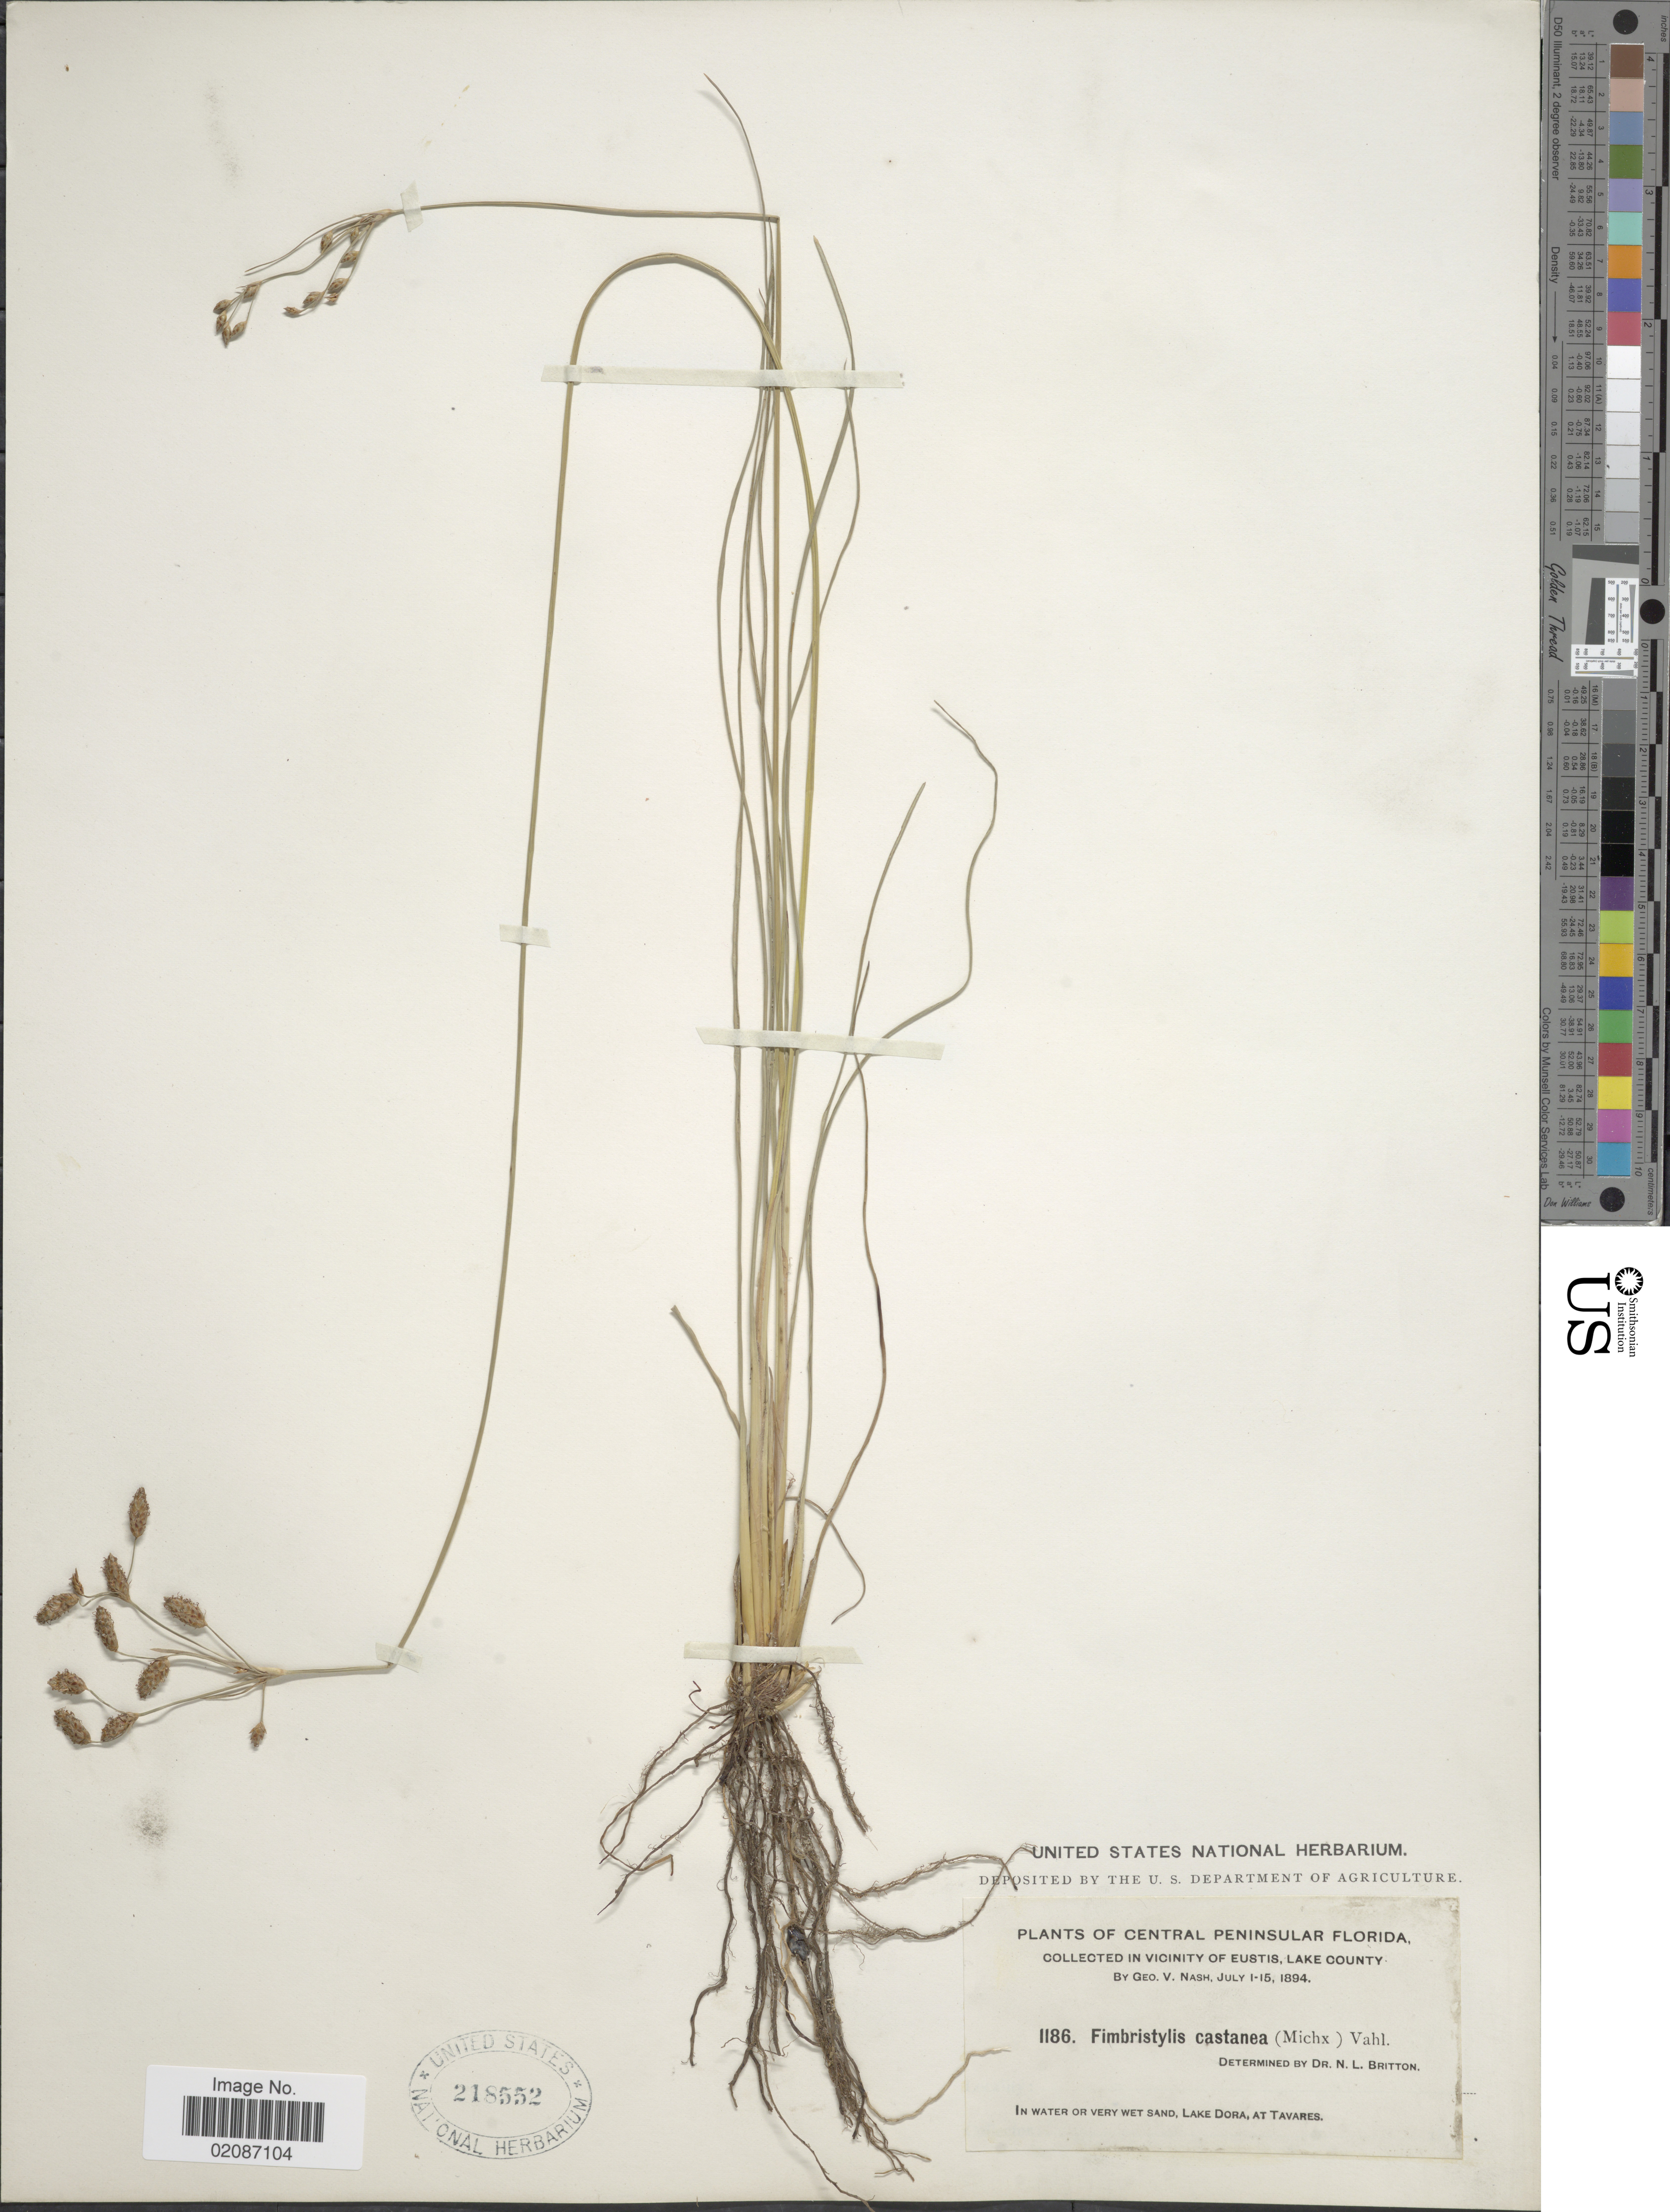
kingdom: Plantae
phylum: Tracheophyta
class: Liliopsida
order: Poales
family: Cyperaceae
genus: Fimbristylis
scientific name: Fimbristylis castanea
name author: (Michx.) Vahl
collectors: G. V. Nash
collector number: II86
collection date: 1894-07-01/1894-07-15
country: United States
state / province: Florida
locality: Central Peninsular Florida, Vicinity of Eustis, Lake County, Lake Dora, at Tavares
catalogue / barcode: US 218552